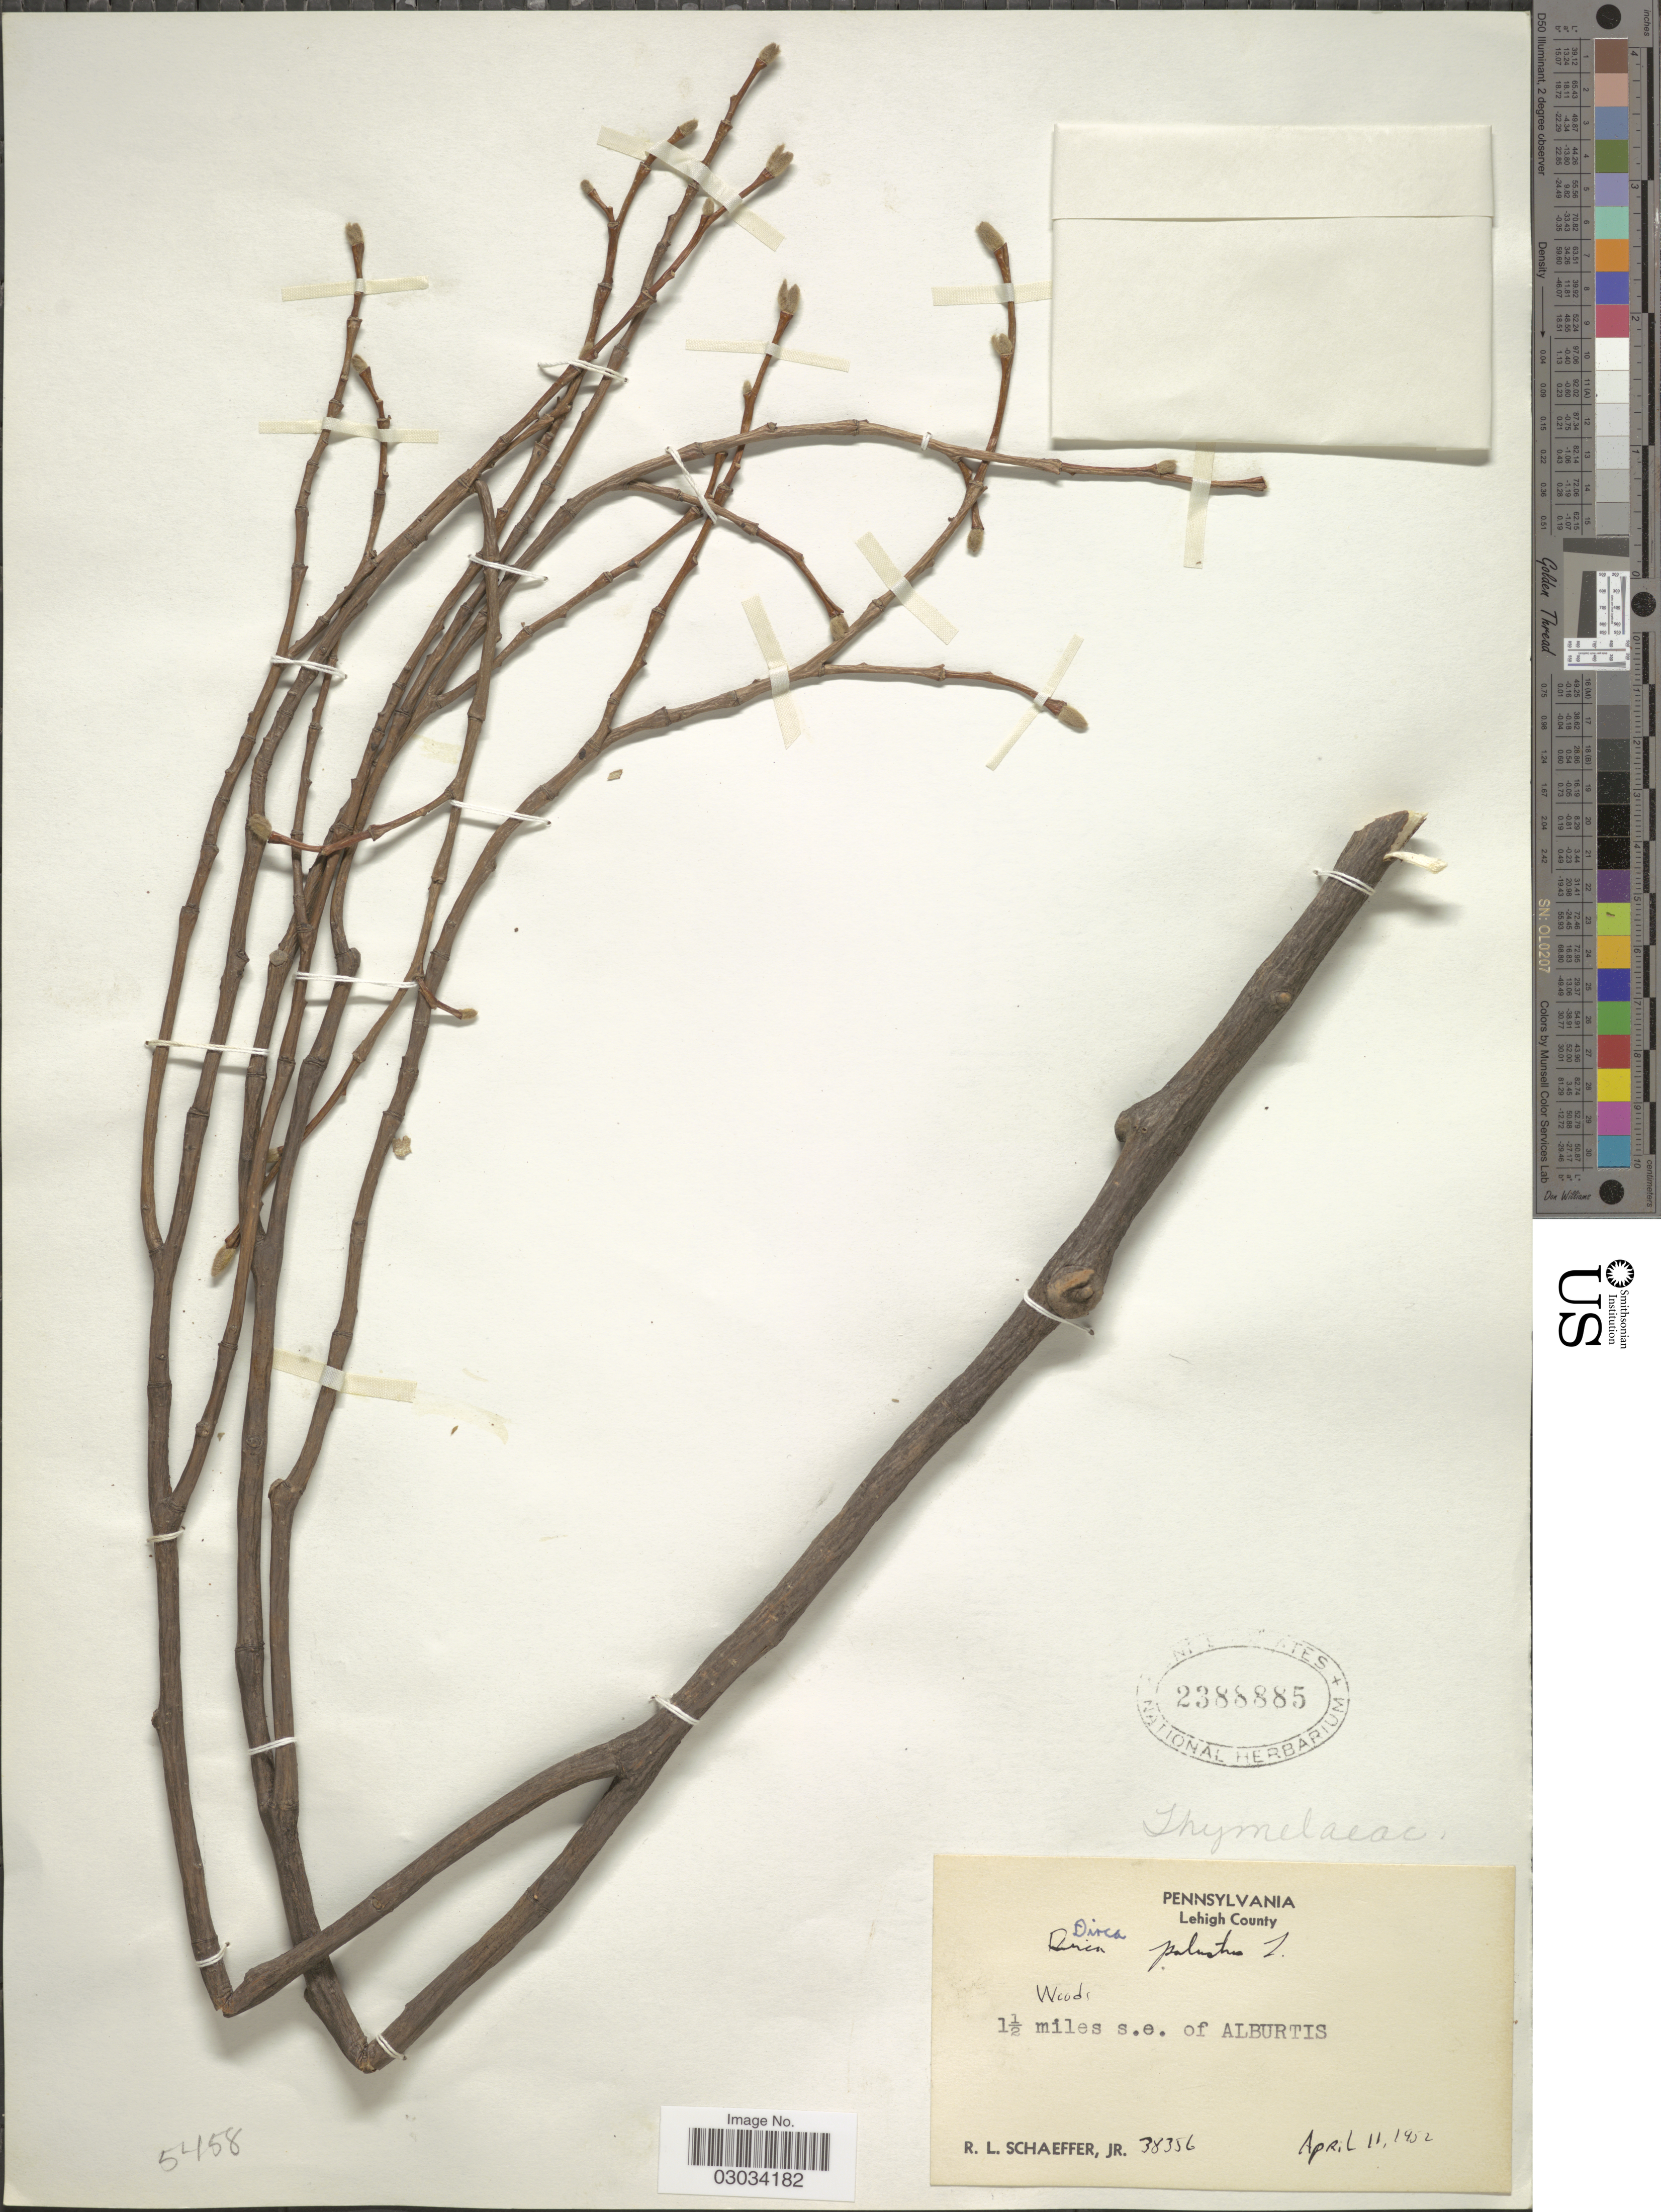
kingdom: Plantae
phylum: Tracheophyta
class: Magnoliopsida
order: Malvales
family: Thymelaeaceae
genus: Dirca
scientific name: Dirca palustris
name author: L.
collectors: R. L. Schaeffer Jr.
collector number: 38356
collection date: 1952-04-11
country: United States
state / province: Pennsylvania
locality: Lehigh County. 1½ miles s.e. of Alburtis.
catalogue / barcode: US 2388885